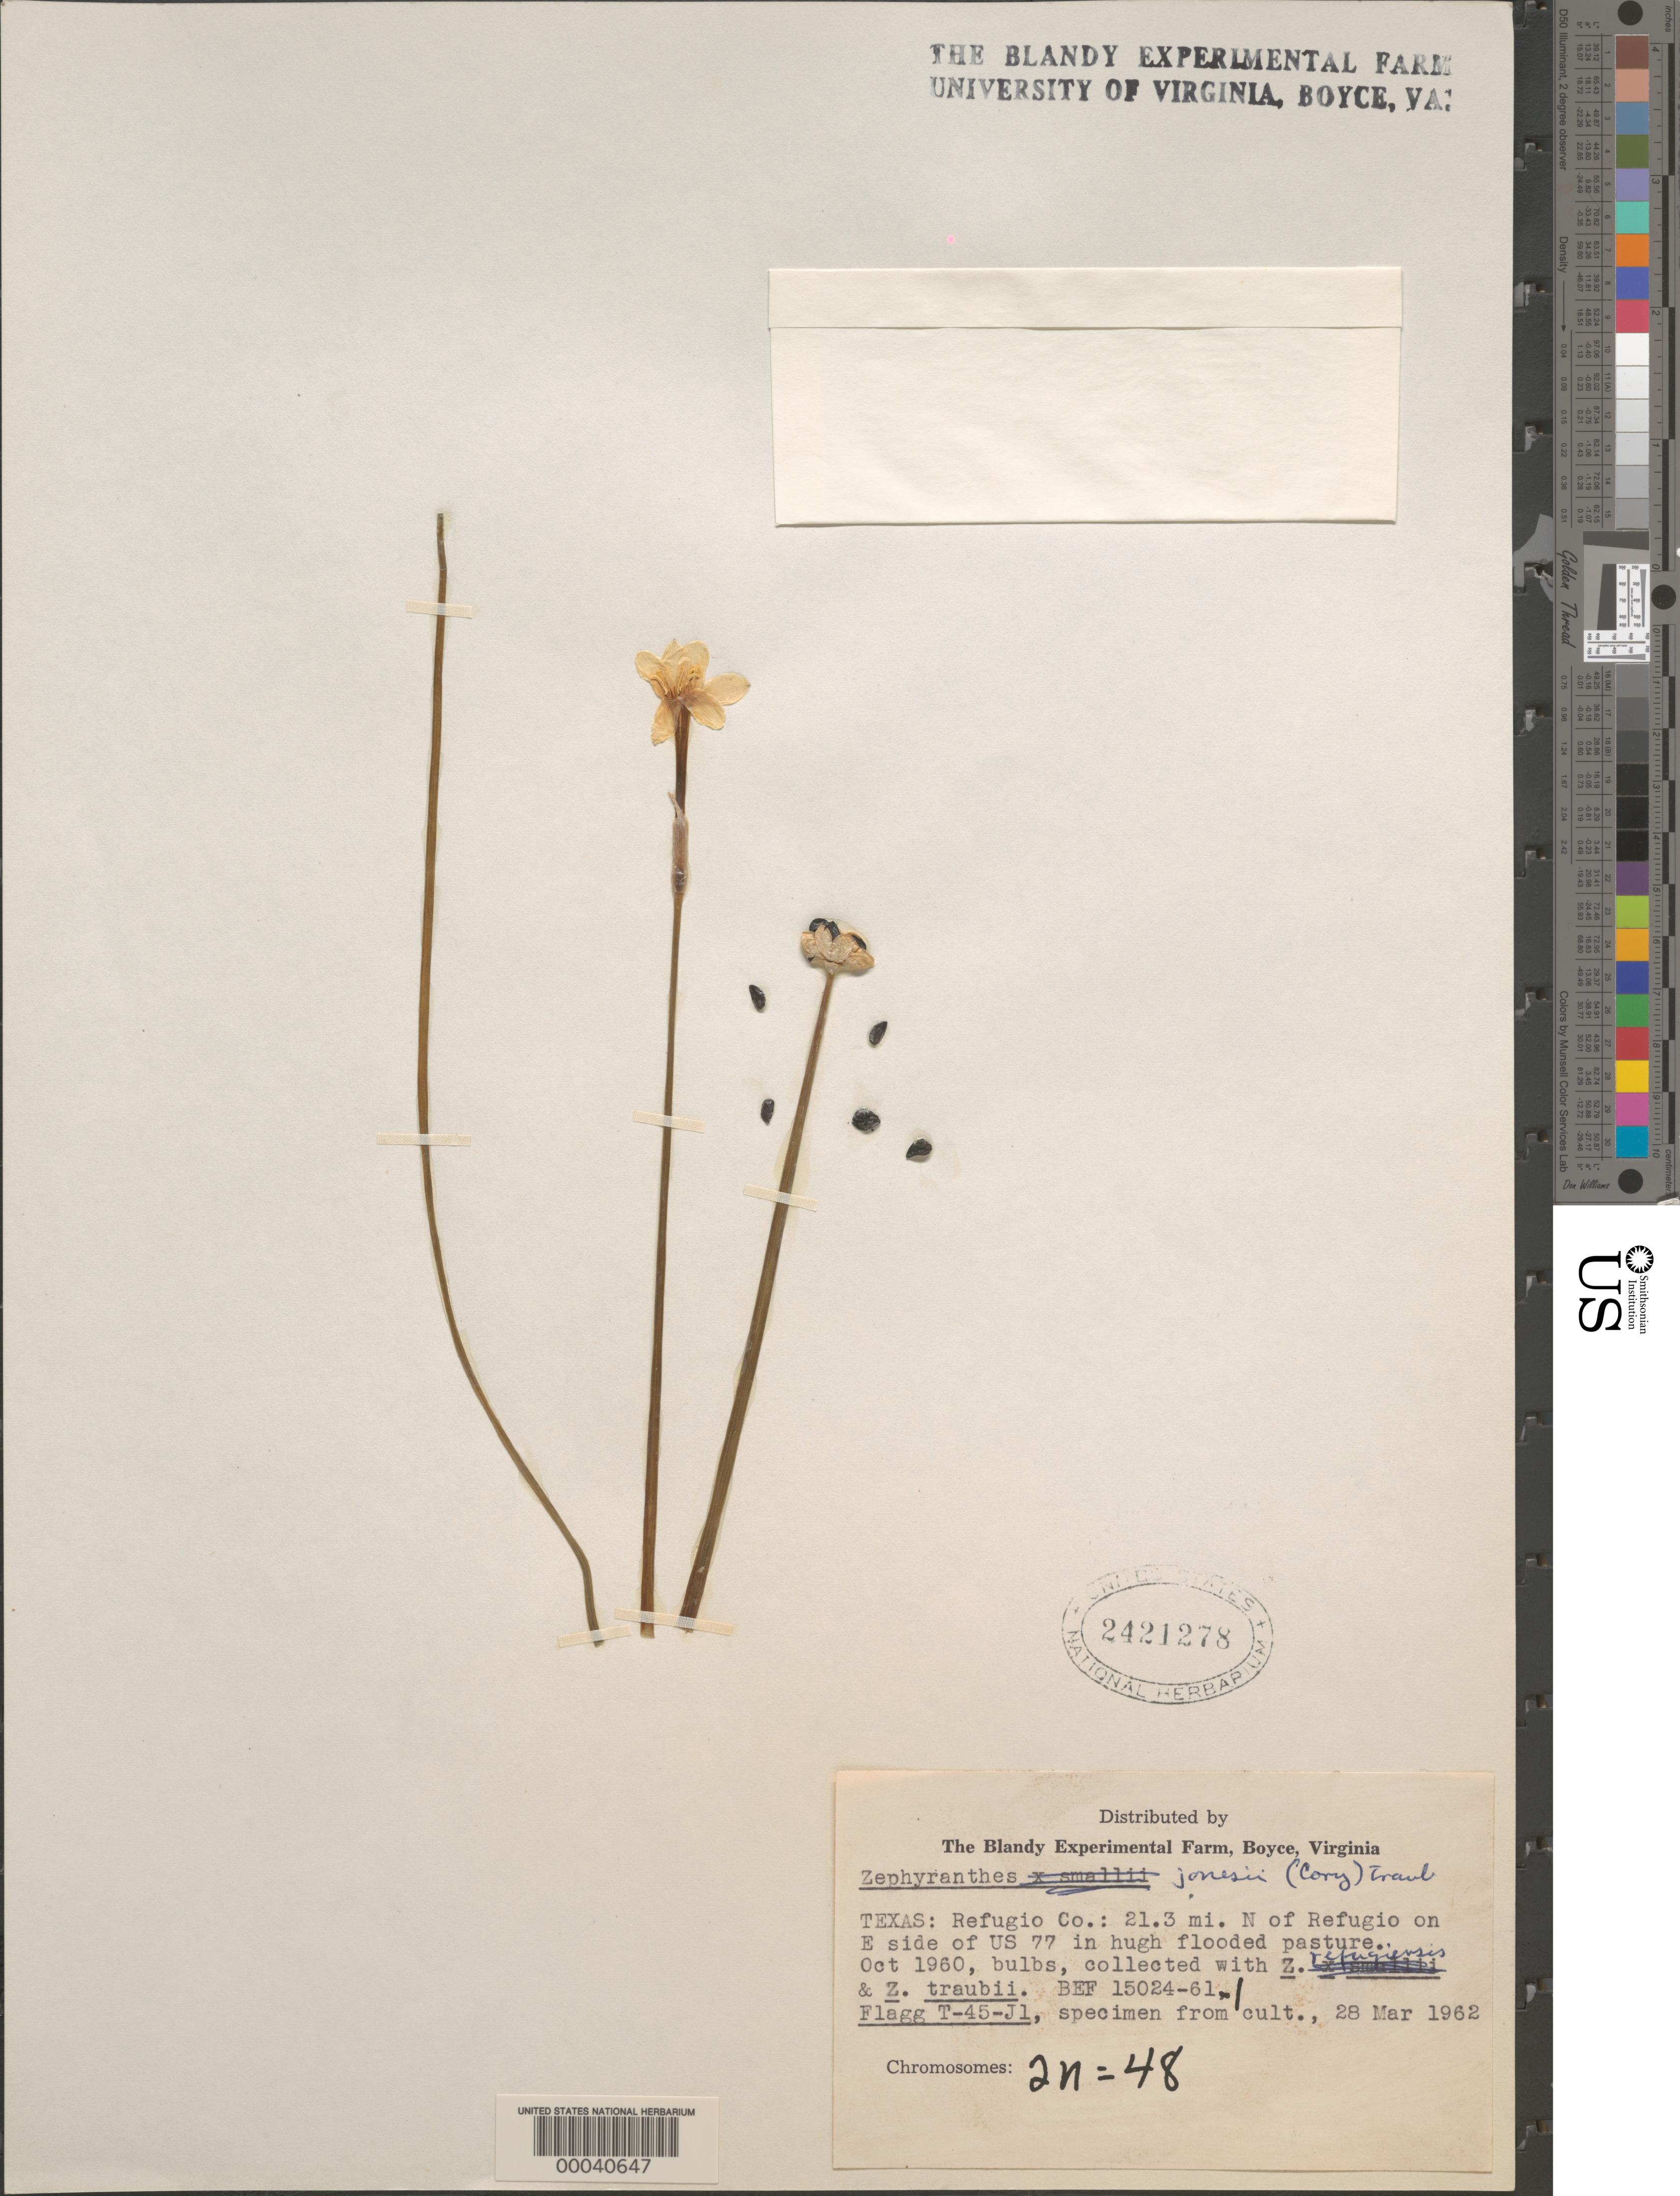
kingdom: Plantae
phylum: Tracheophyta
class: Liliopsida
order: Asparagales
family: Amaryllidaceae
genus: Zephyranthes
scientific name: Zephyranthes jonesii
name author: (Cory) Traub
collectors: R. O. Flagg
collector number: T-45-j1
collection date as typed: Oct 1960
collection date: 1960-10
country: United States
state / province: Texas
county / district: Refugio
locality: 21.3 mi. n of refugio on e side of us 77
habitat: Flooded pasture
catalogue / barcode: US 2421278